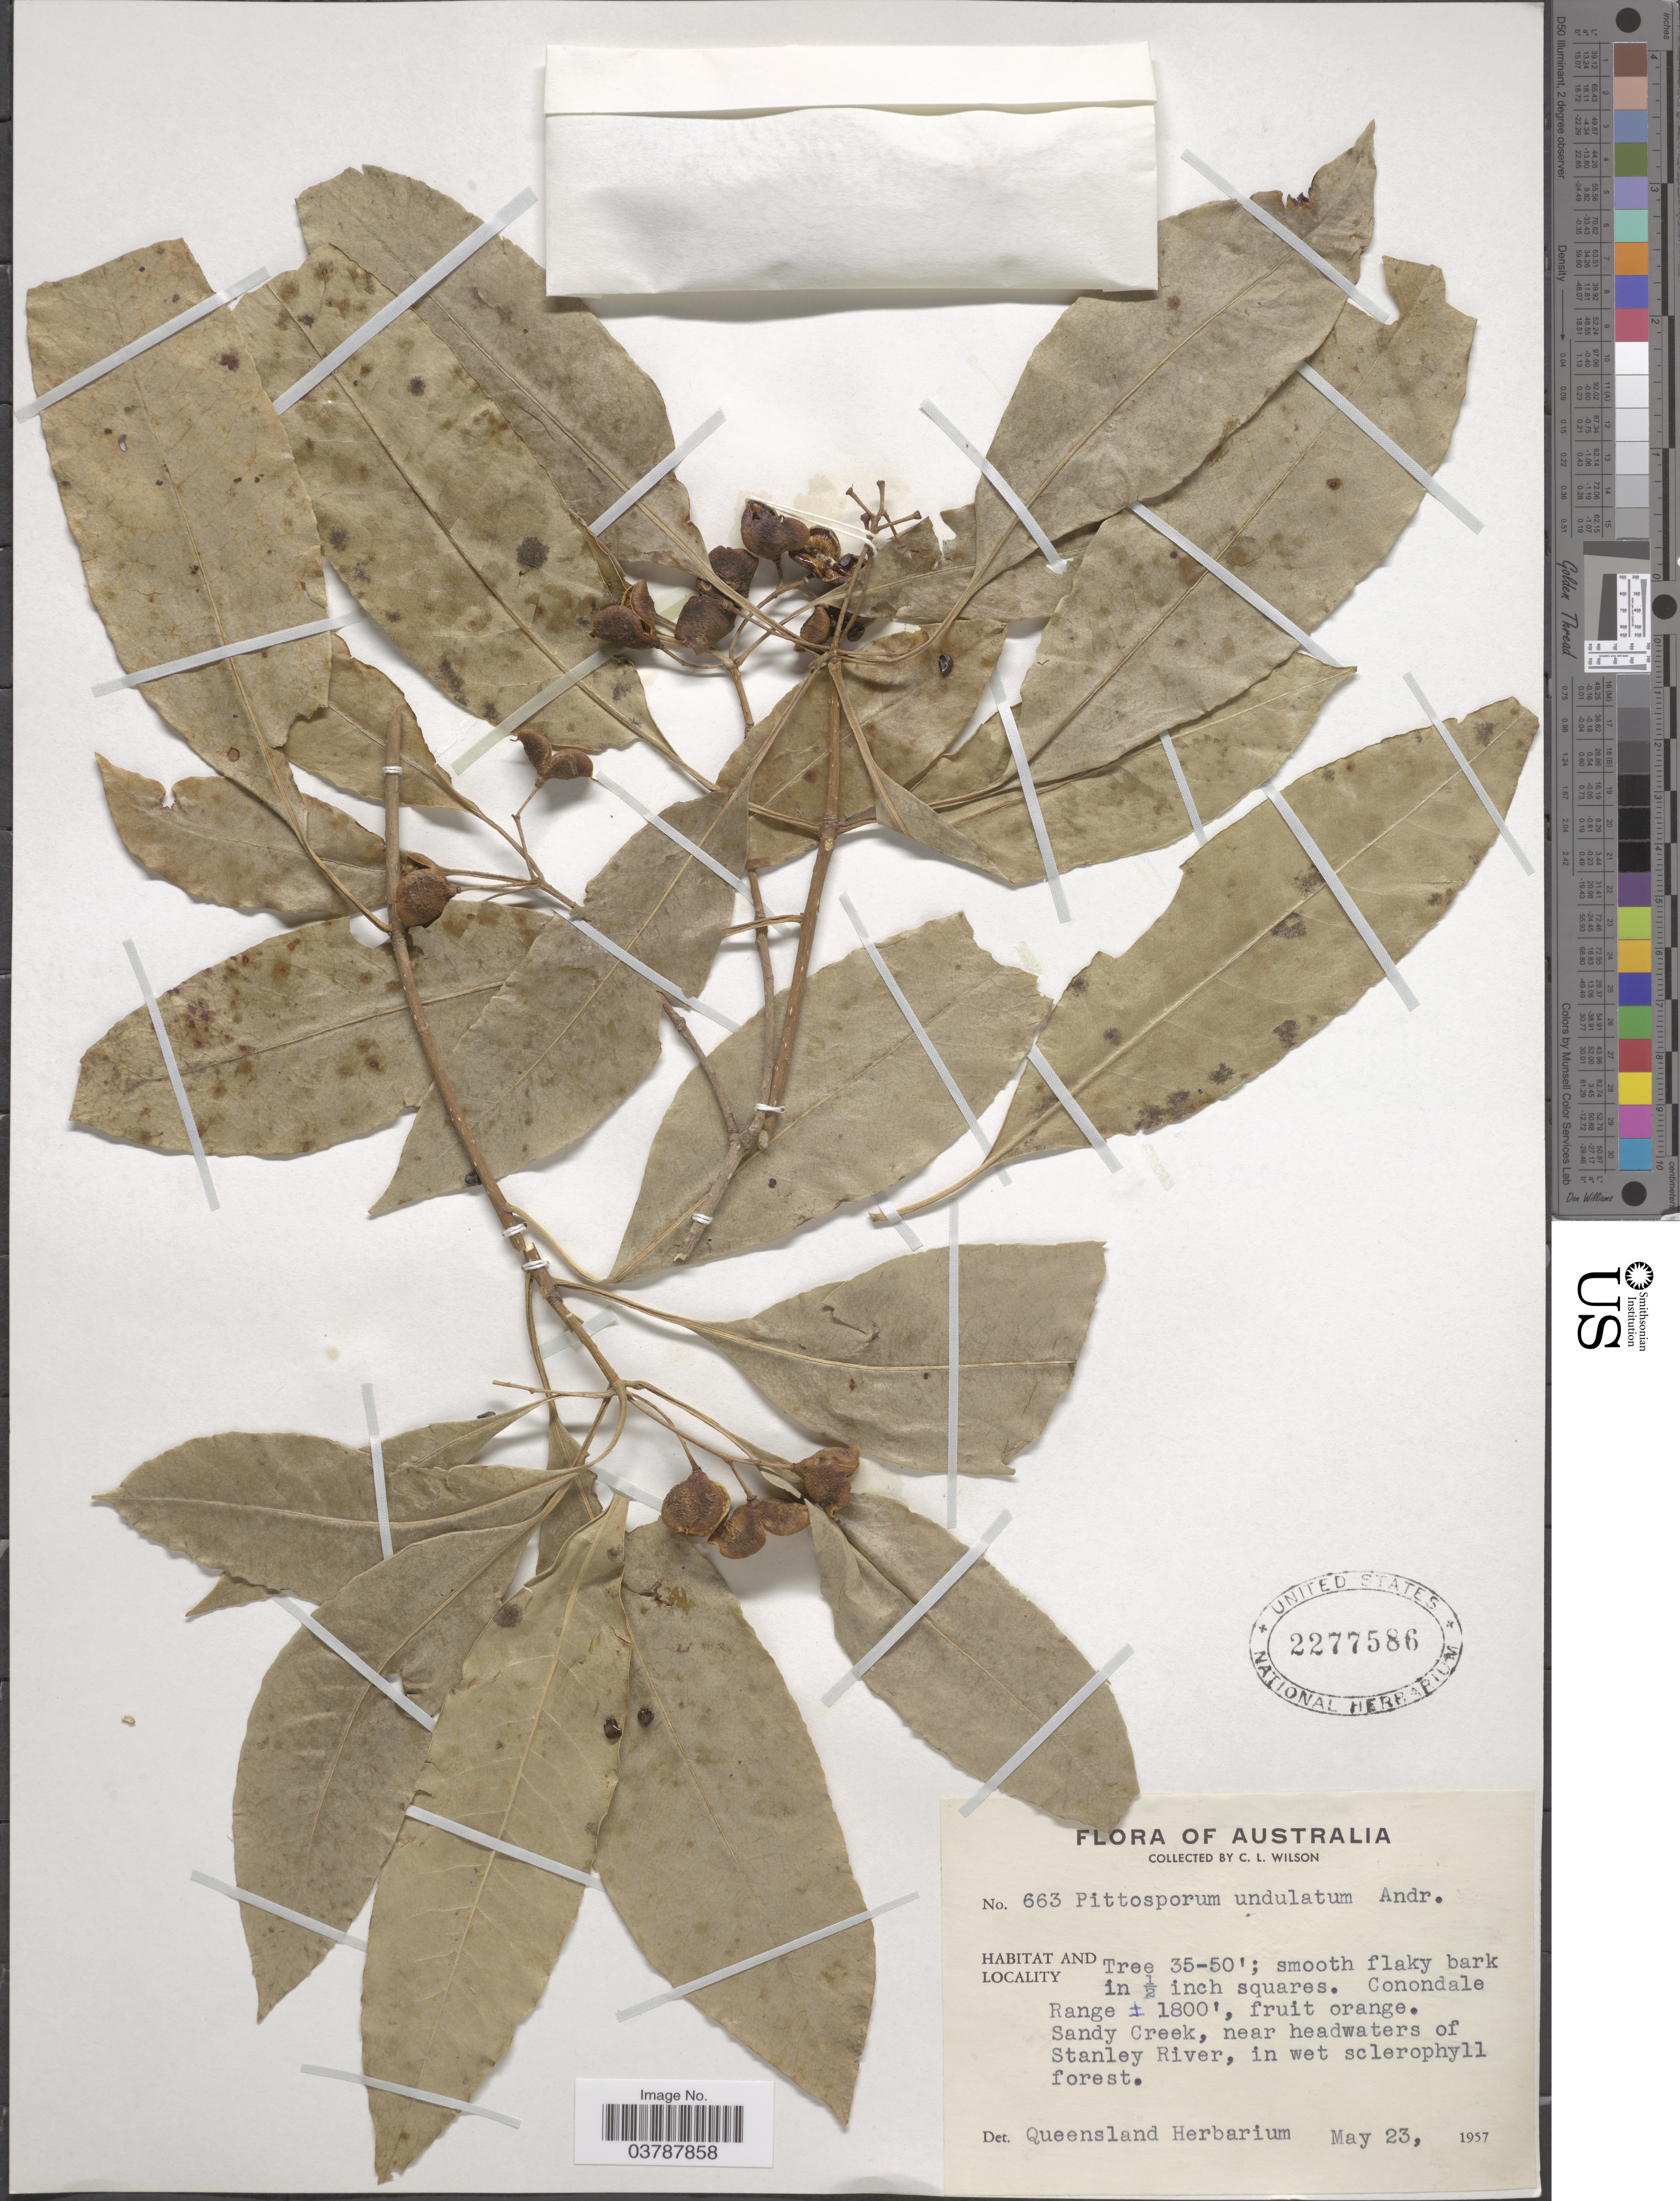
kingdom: Plantae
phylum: Tracheophyta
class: Magnoliopsida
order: Apiales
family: Pittosporaceae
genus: Pittosporum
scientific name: Pittosporum undulatum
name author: Vent.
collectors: C. L. Wilson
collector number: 663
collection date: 1957-05-23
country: Australia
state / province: Queensland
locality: Conondale Range. Sandy Creekm near headwaters of Stanley River.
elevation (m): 549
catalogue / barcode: US 2277586